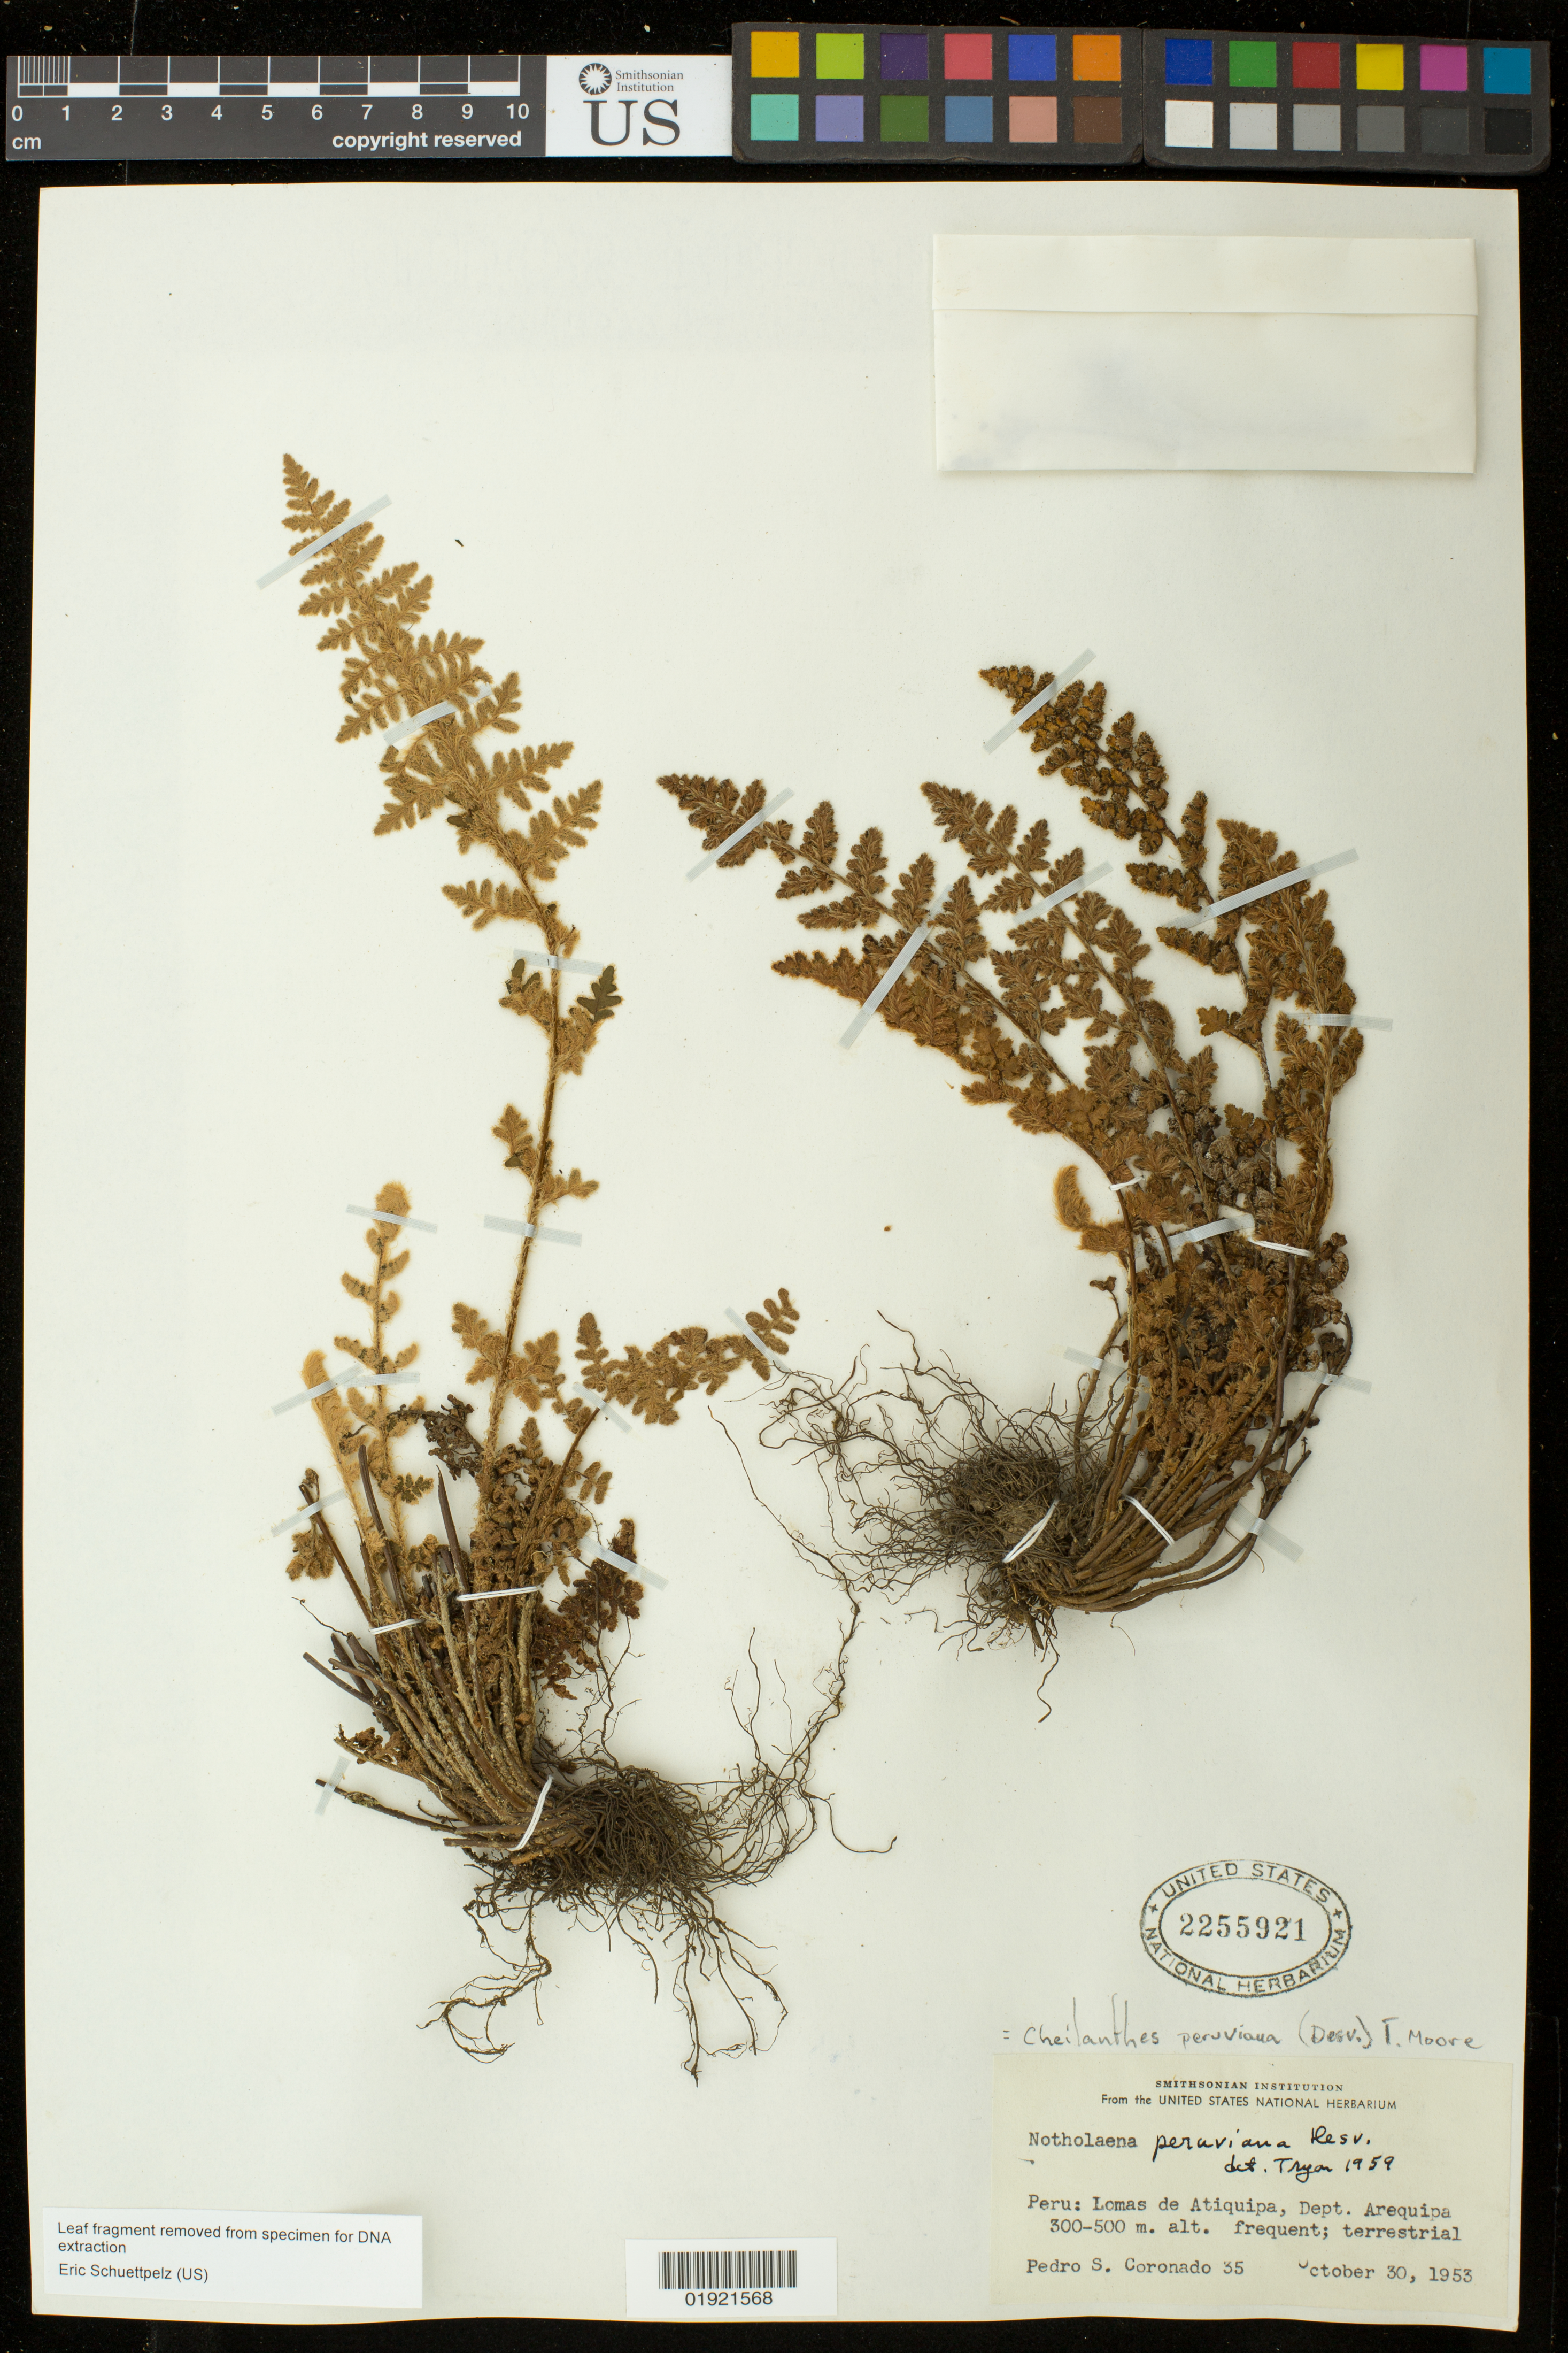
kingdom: Plantae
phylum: Tracheophyta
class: Polypodiopsida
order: Polypodiales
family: Pteridaceae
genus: Cheilanthes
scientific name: Cheilanthes peruviana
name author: (Desv.) T. Moore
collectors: P. Coronado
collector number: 35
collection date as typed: October 30, 1953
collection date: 1953-10-30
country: Peru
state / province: Arequipa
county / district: Arequipa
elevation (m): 300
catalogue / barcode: US 2255921